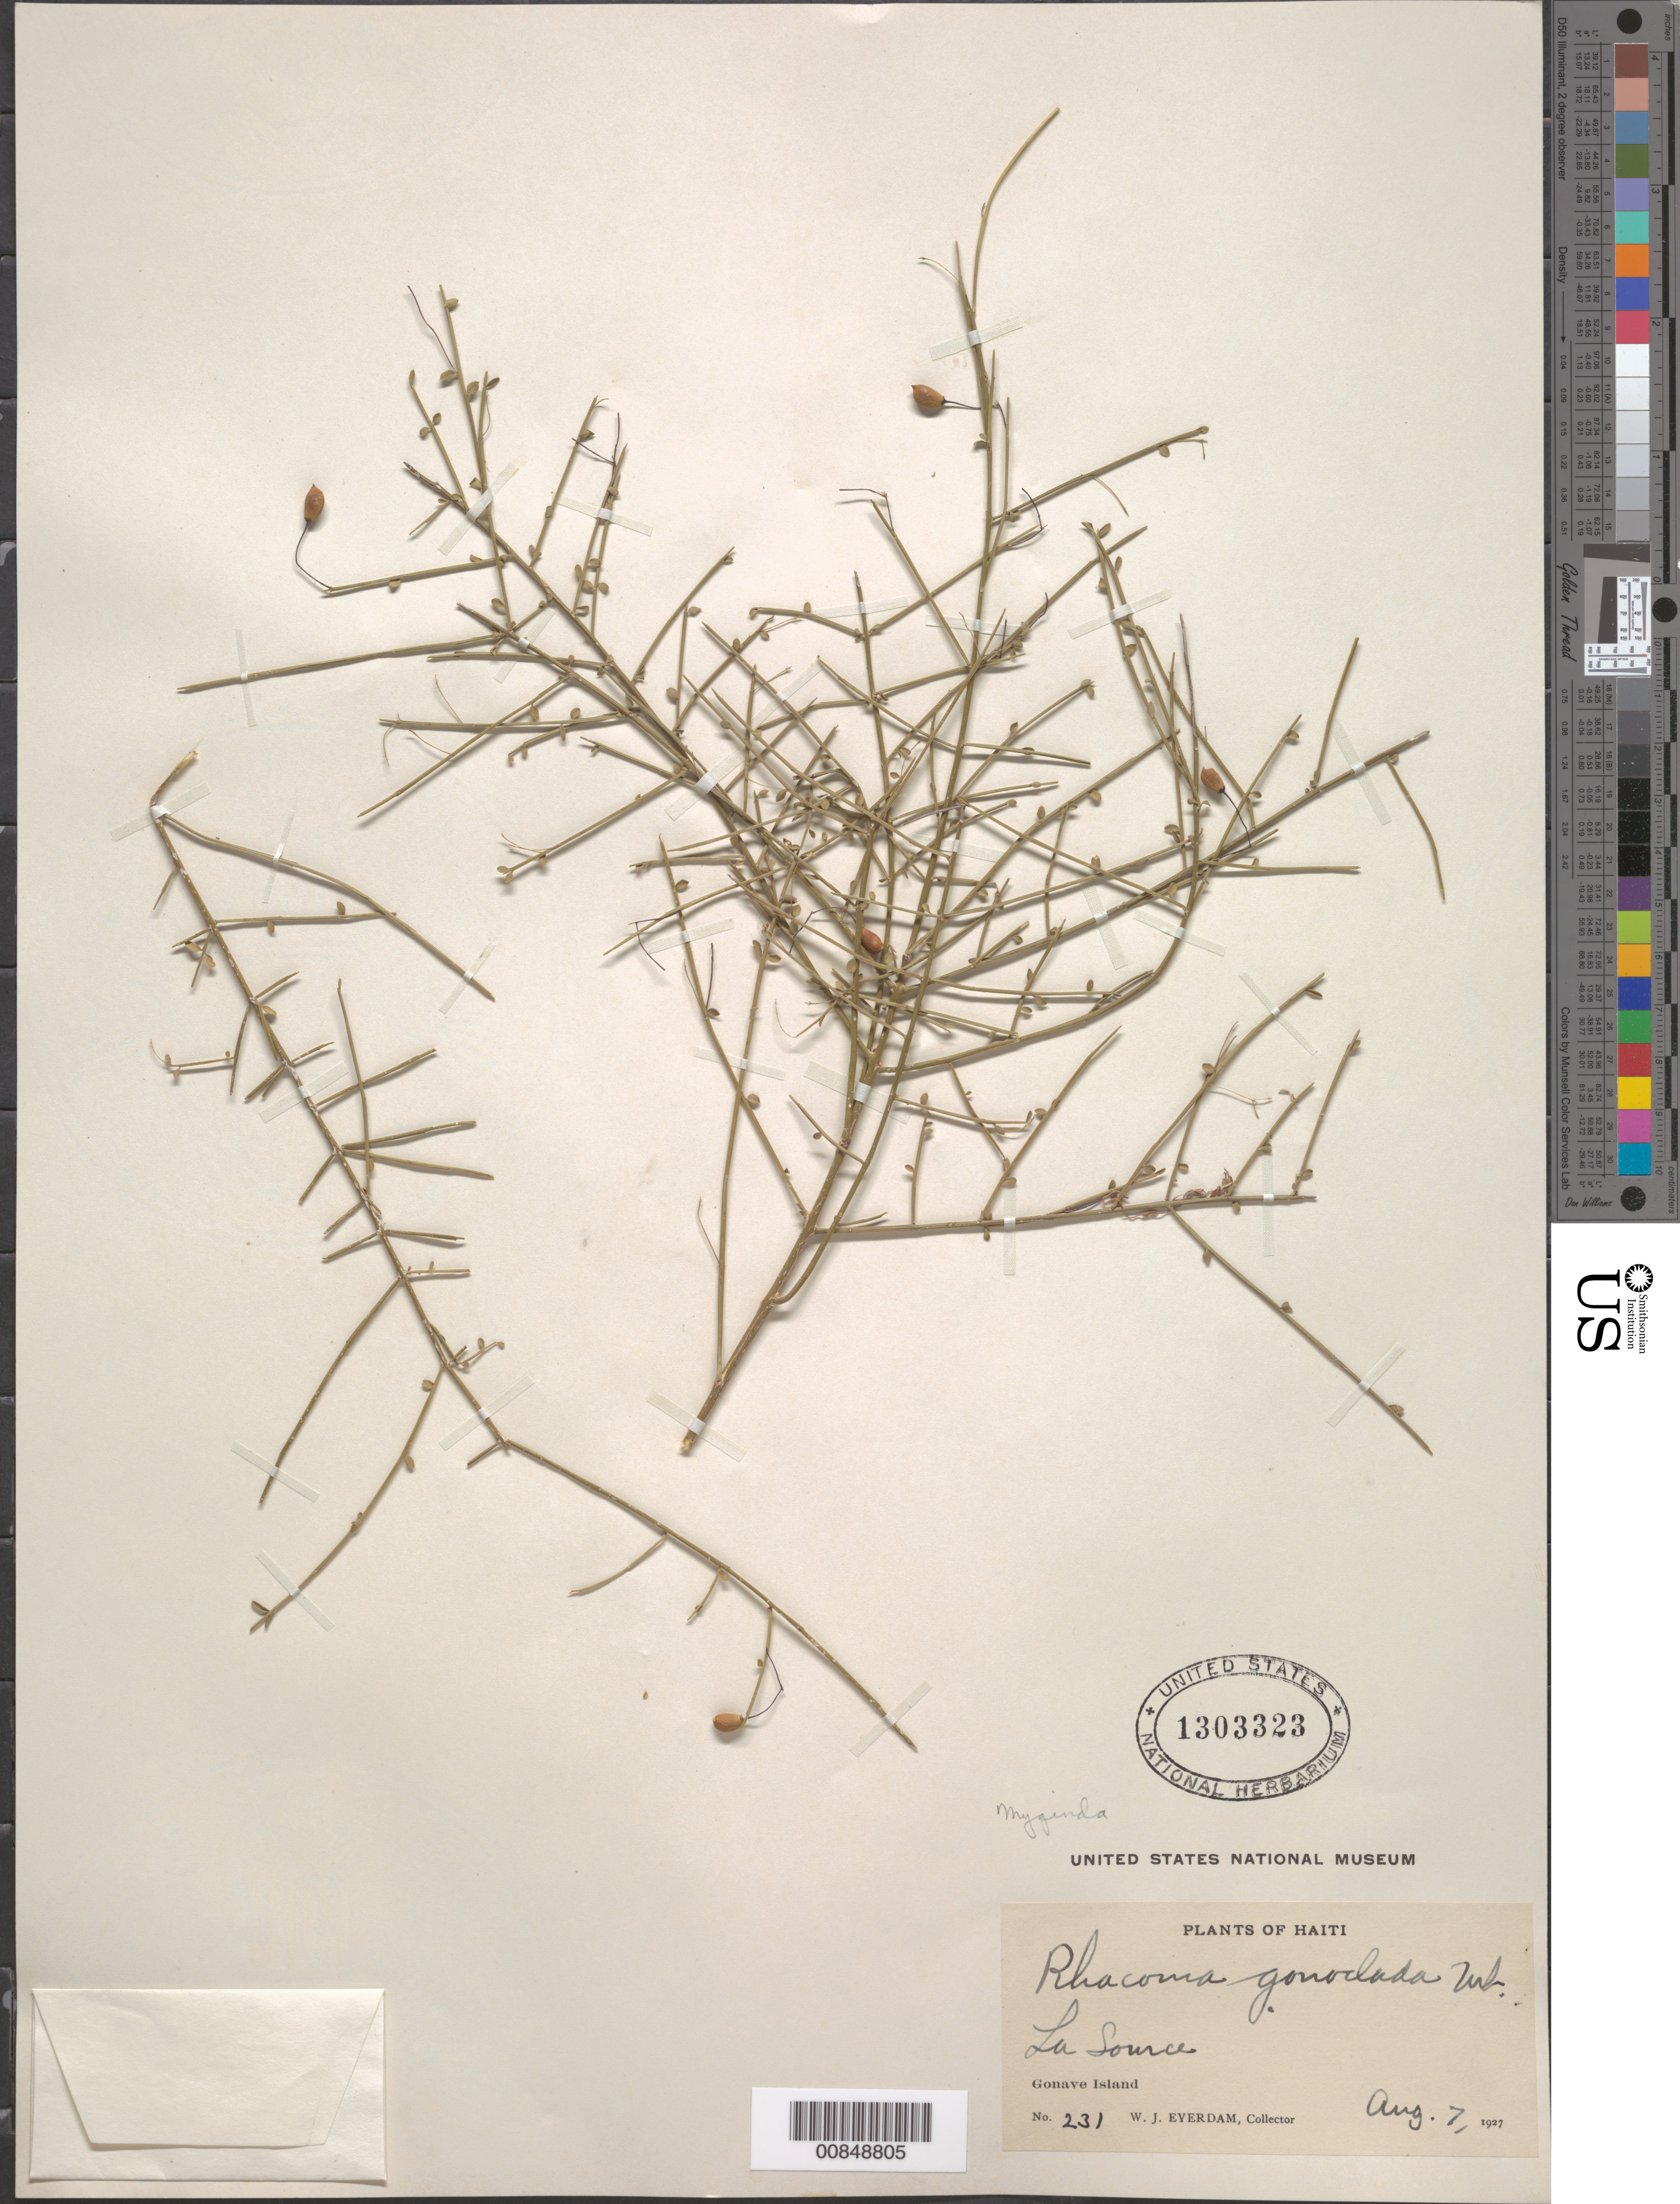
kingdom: Plantae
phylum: Tracheophyta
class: Magnoliopsida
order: Celastrales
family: Celastraceae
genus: Crossopetalum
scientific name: Crossopetalum decussatum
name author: (Baill.) Lourteig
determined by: Strong, Mark T., (BOT), Smithsonian Institution - National Museum of Natural History (UNITED STATES)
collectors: W. Everdam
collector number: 231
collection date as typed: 07 Aug 1927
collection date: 1927-08-07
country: Haiti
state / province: Ouest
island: Île de la Gonâve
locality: La Source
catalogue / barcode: US 1303323